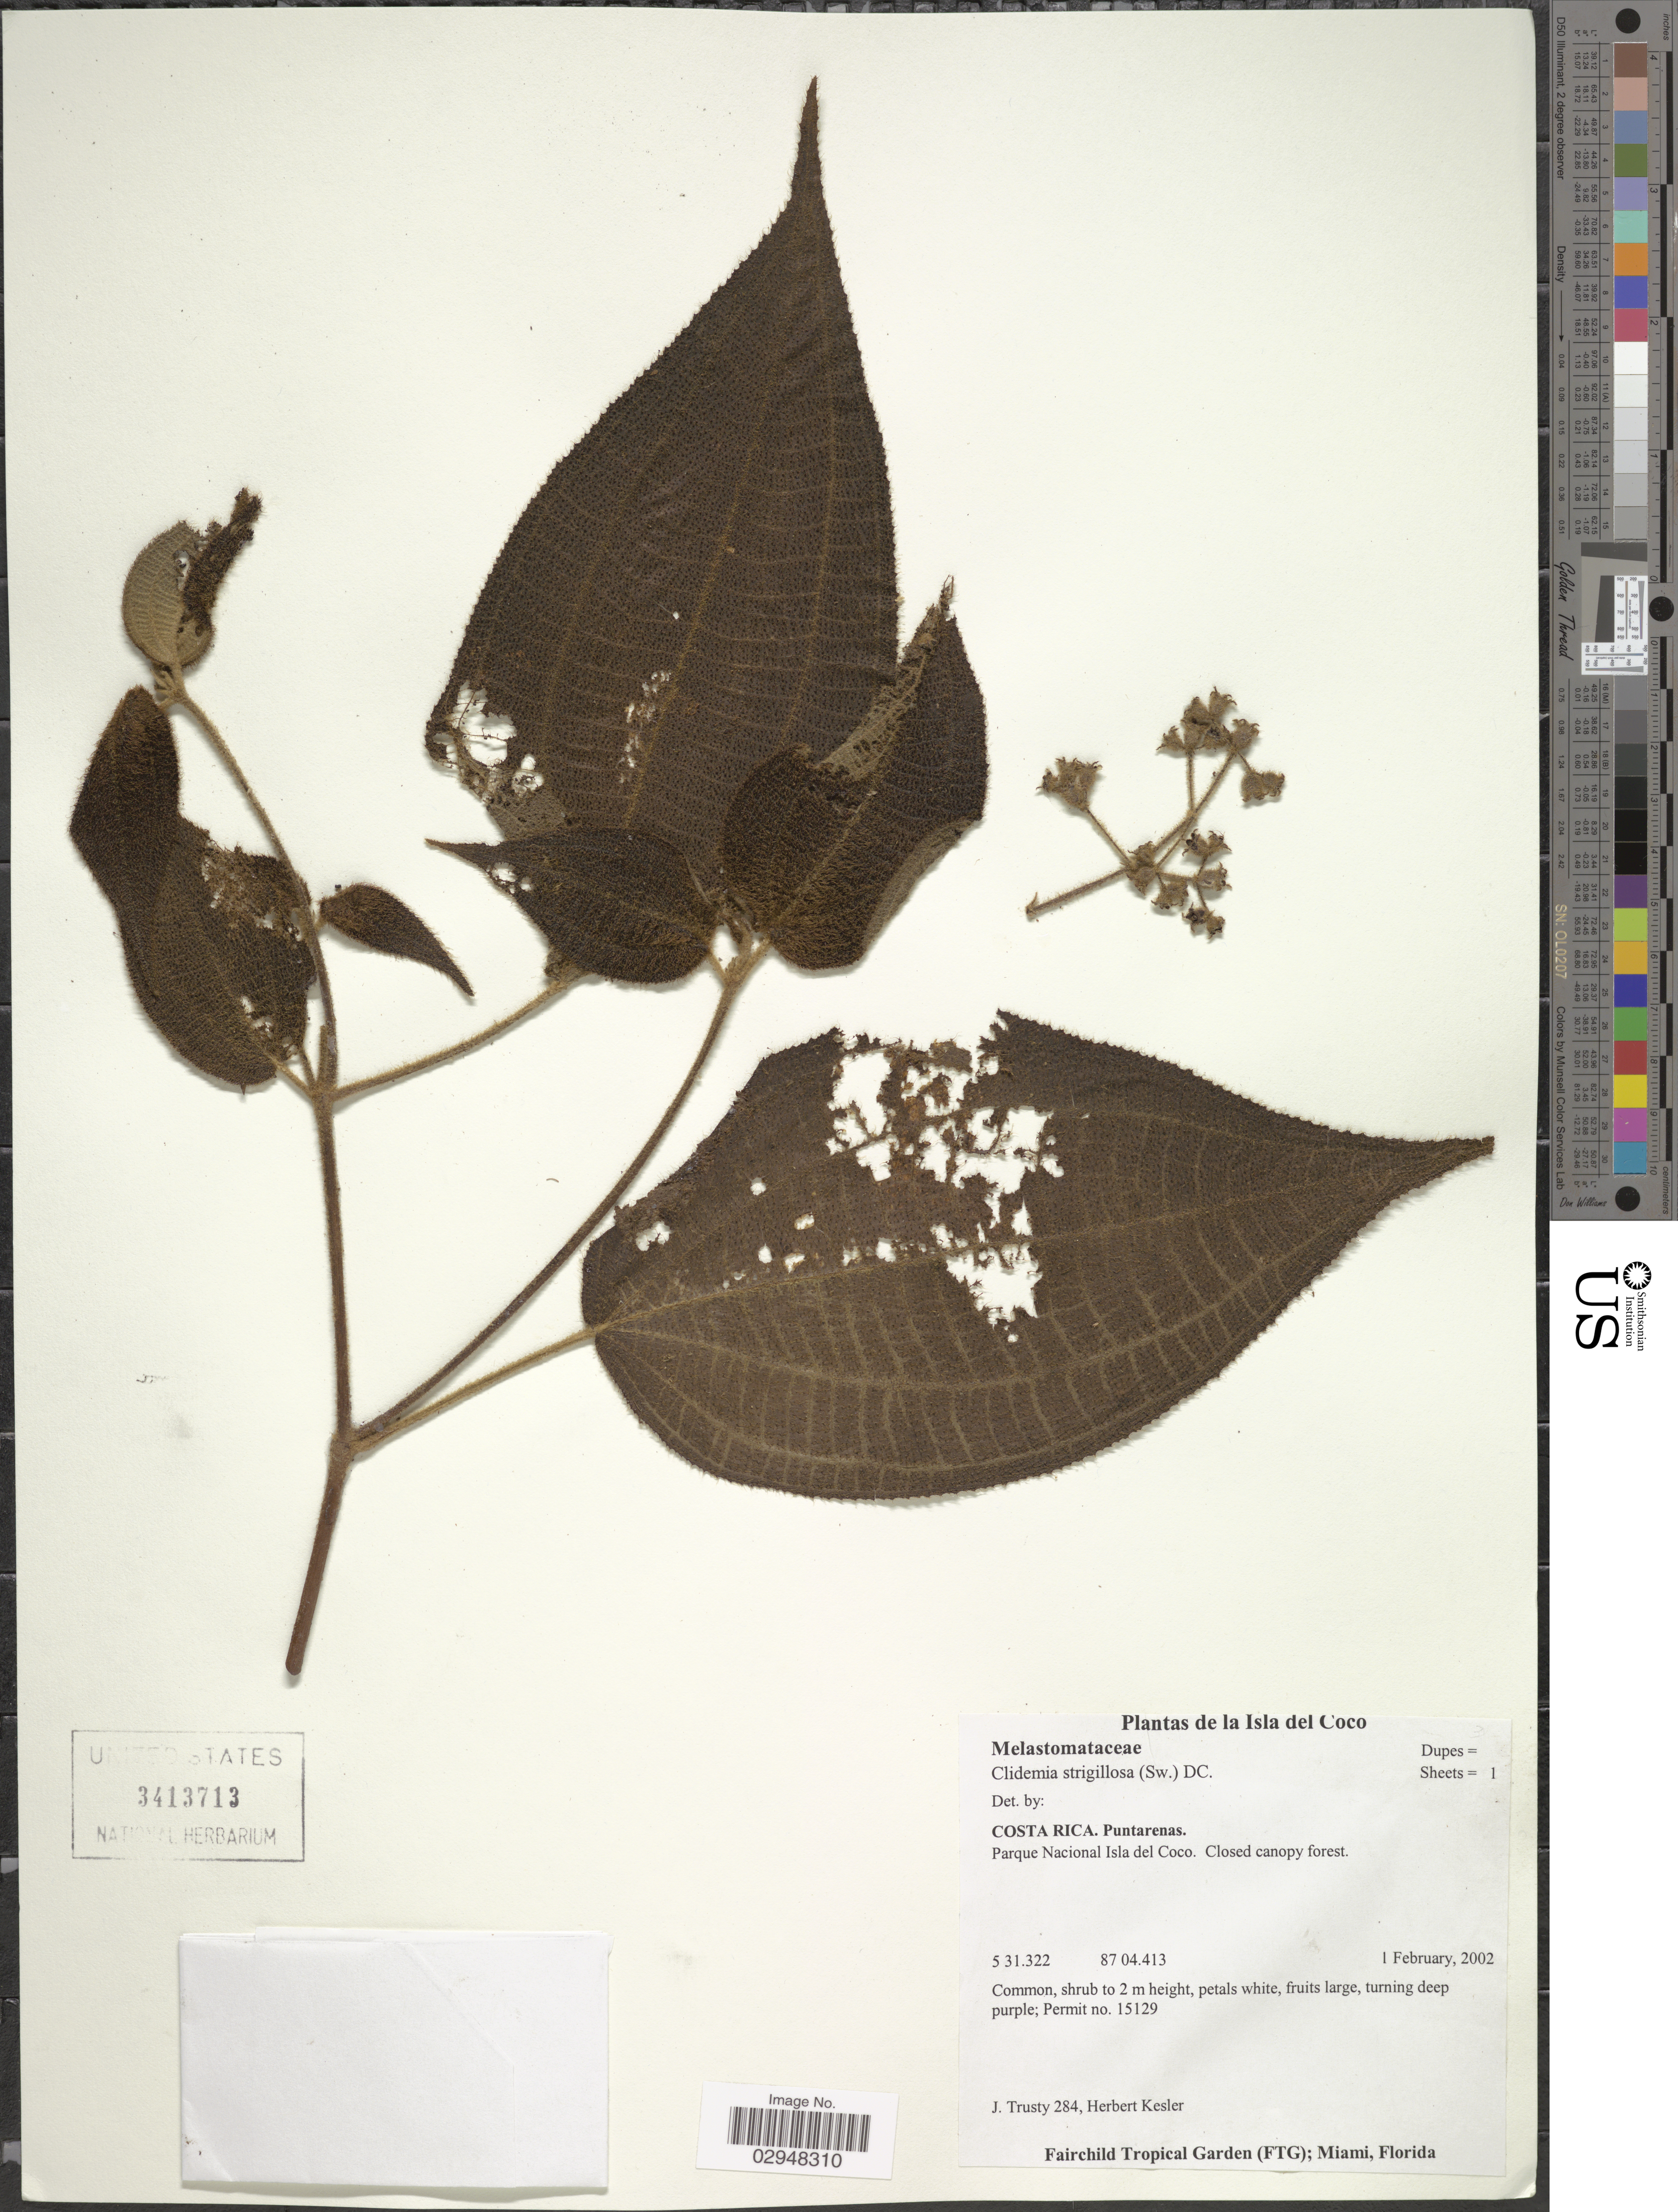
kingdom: Plantae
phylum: Tracheophyta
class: Magnoliopsida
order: Myrtales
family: Melastomataceae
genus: Clidemia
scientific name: Clidemia strigillosa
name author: (Sw.) DC.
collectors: J. Trusty & H. Kesler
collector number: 284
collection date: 2002-02-01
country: Costa Rica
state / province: Puntarenas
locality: Parque Nacional Isla del Coco.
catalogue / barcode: US 3413713